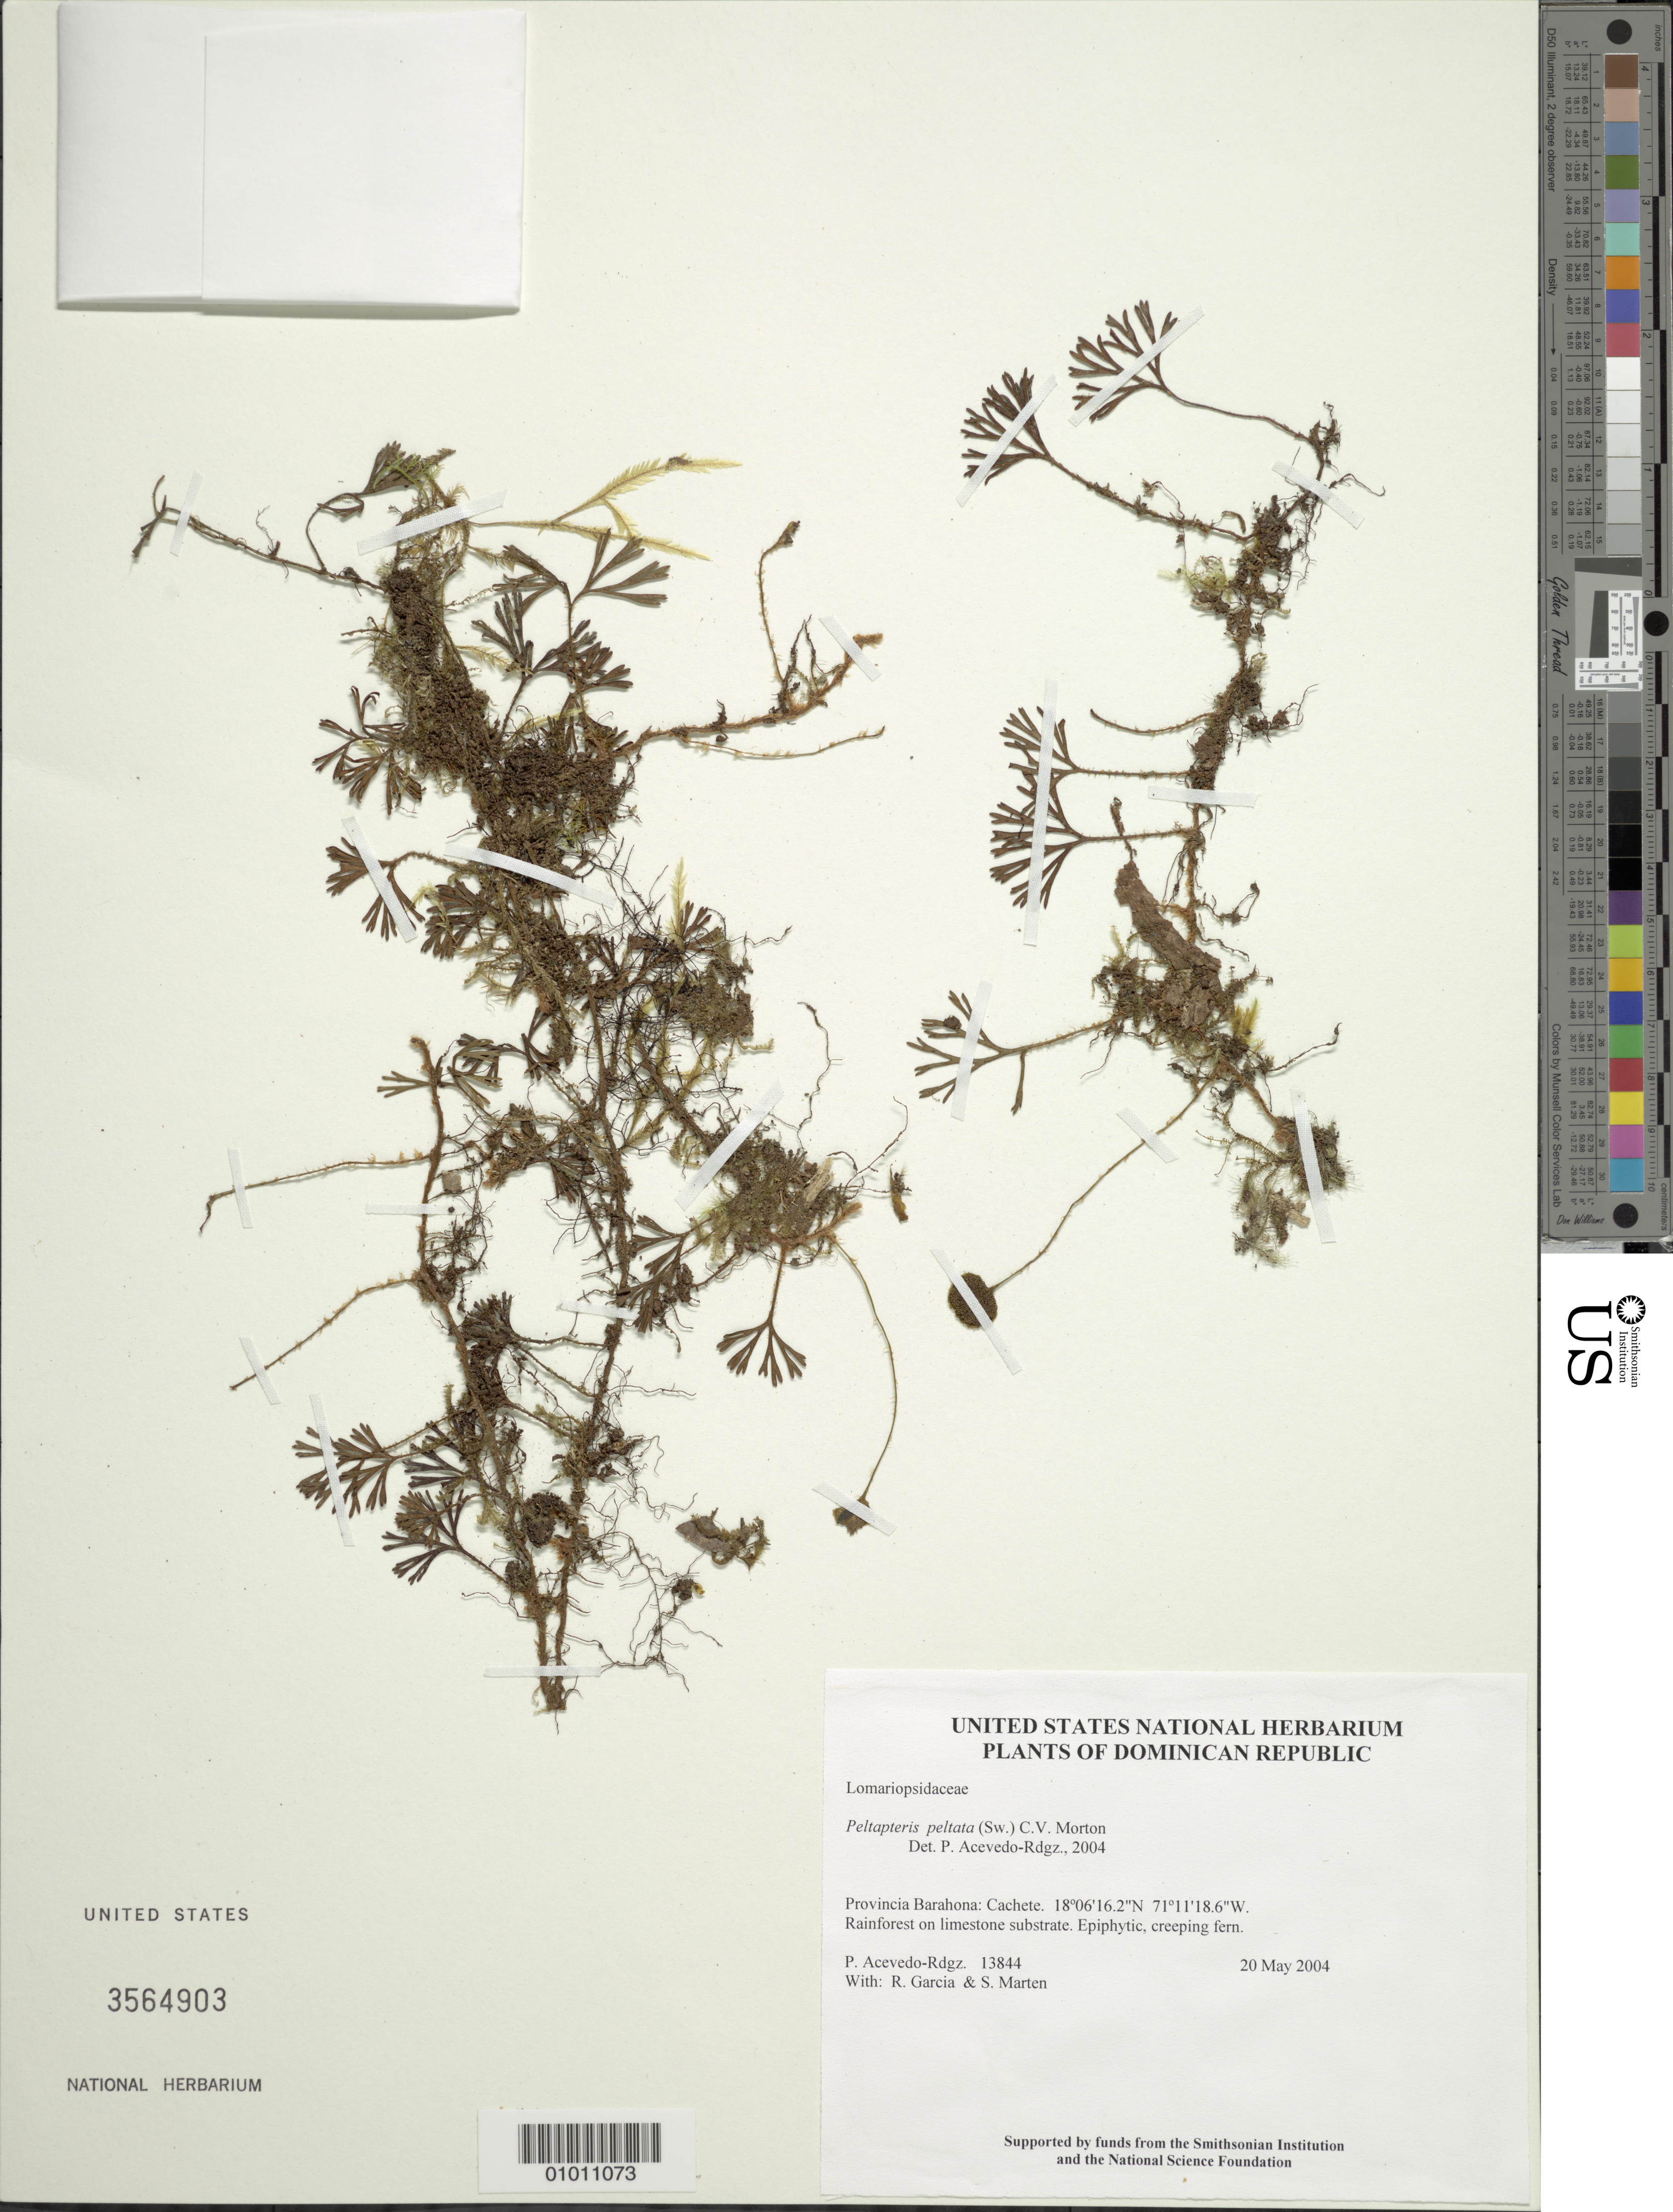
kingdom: Plantae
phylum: Tracheophyta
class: Polypodiopsida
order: Polypodiales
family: Dryopteridaceae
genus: Elaphoglossum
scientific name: Elaphoglossum peltatum f. peltatum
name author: (Sw.) Urb.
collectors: P. Acevedo-Rodr., R. G. García & S. Marten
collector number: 13844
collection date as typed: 20 May 2004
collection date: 2004-05-20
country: Dominican Republic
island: Hispaniola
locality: Provincia Barahona: Cachete.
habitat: Rainforest on limestone substrate.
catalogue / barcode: US 3564903